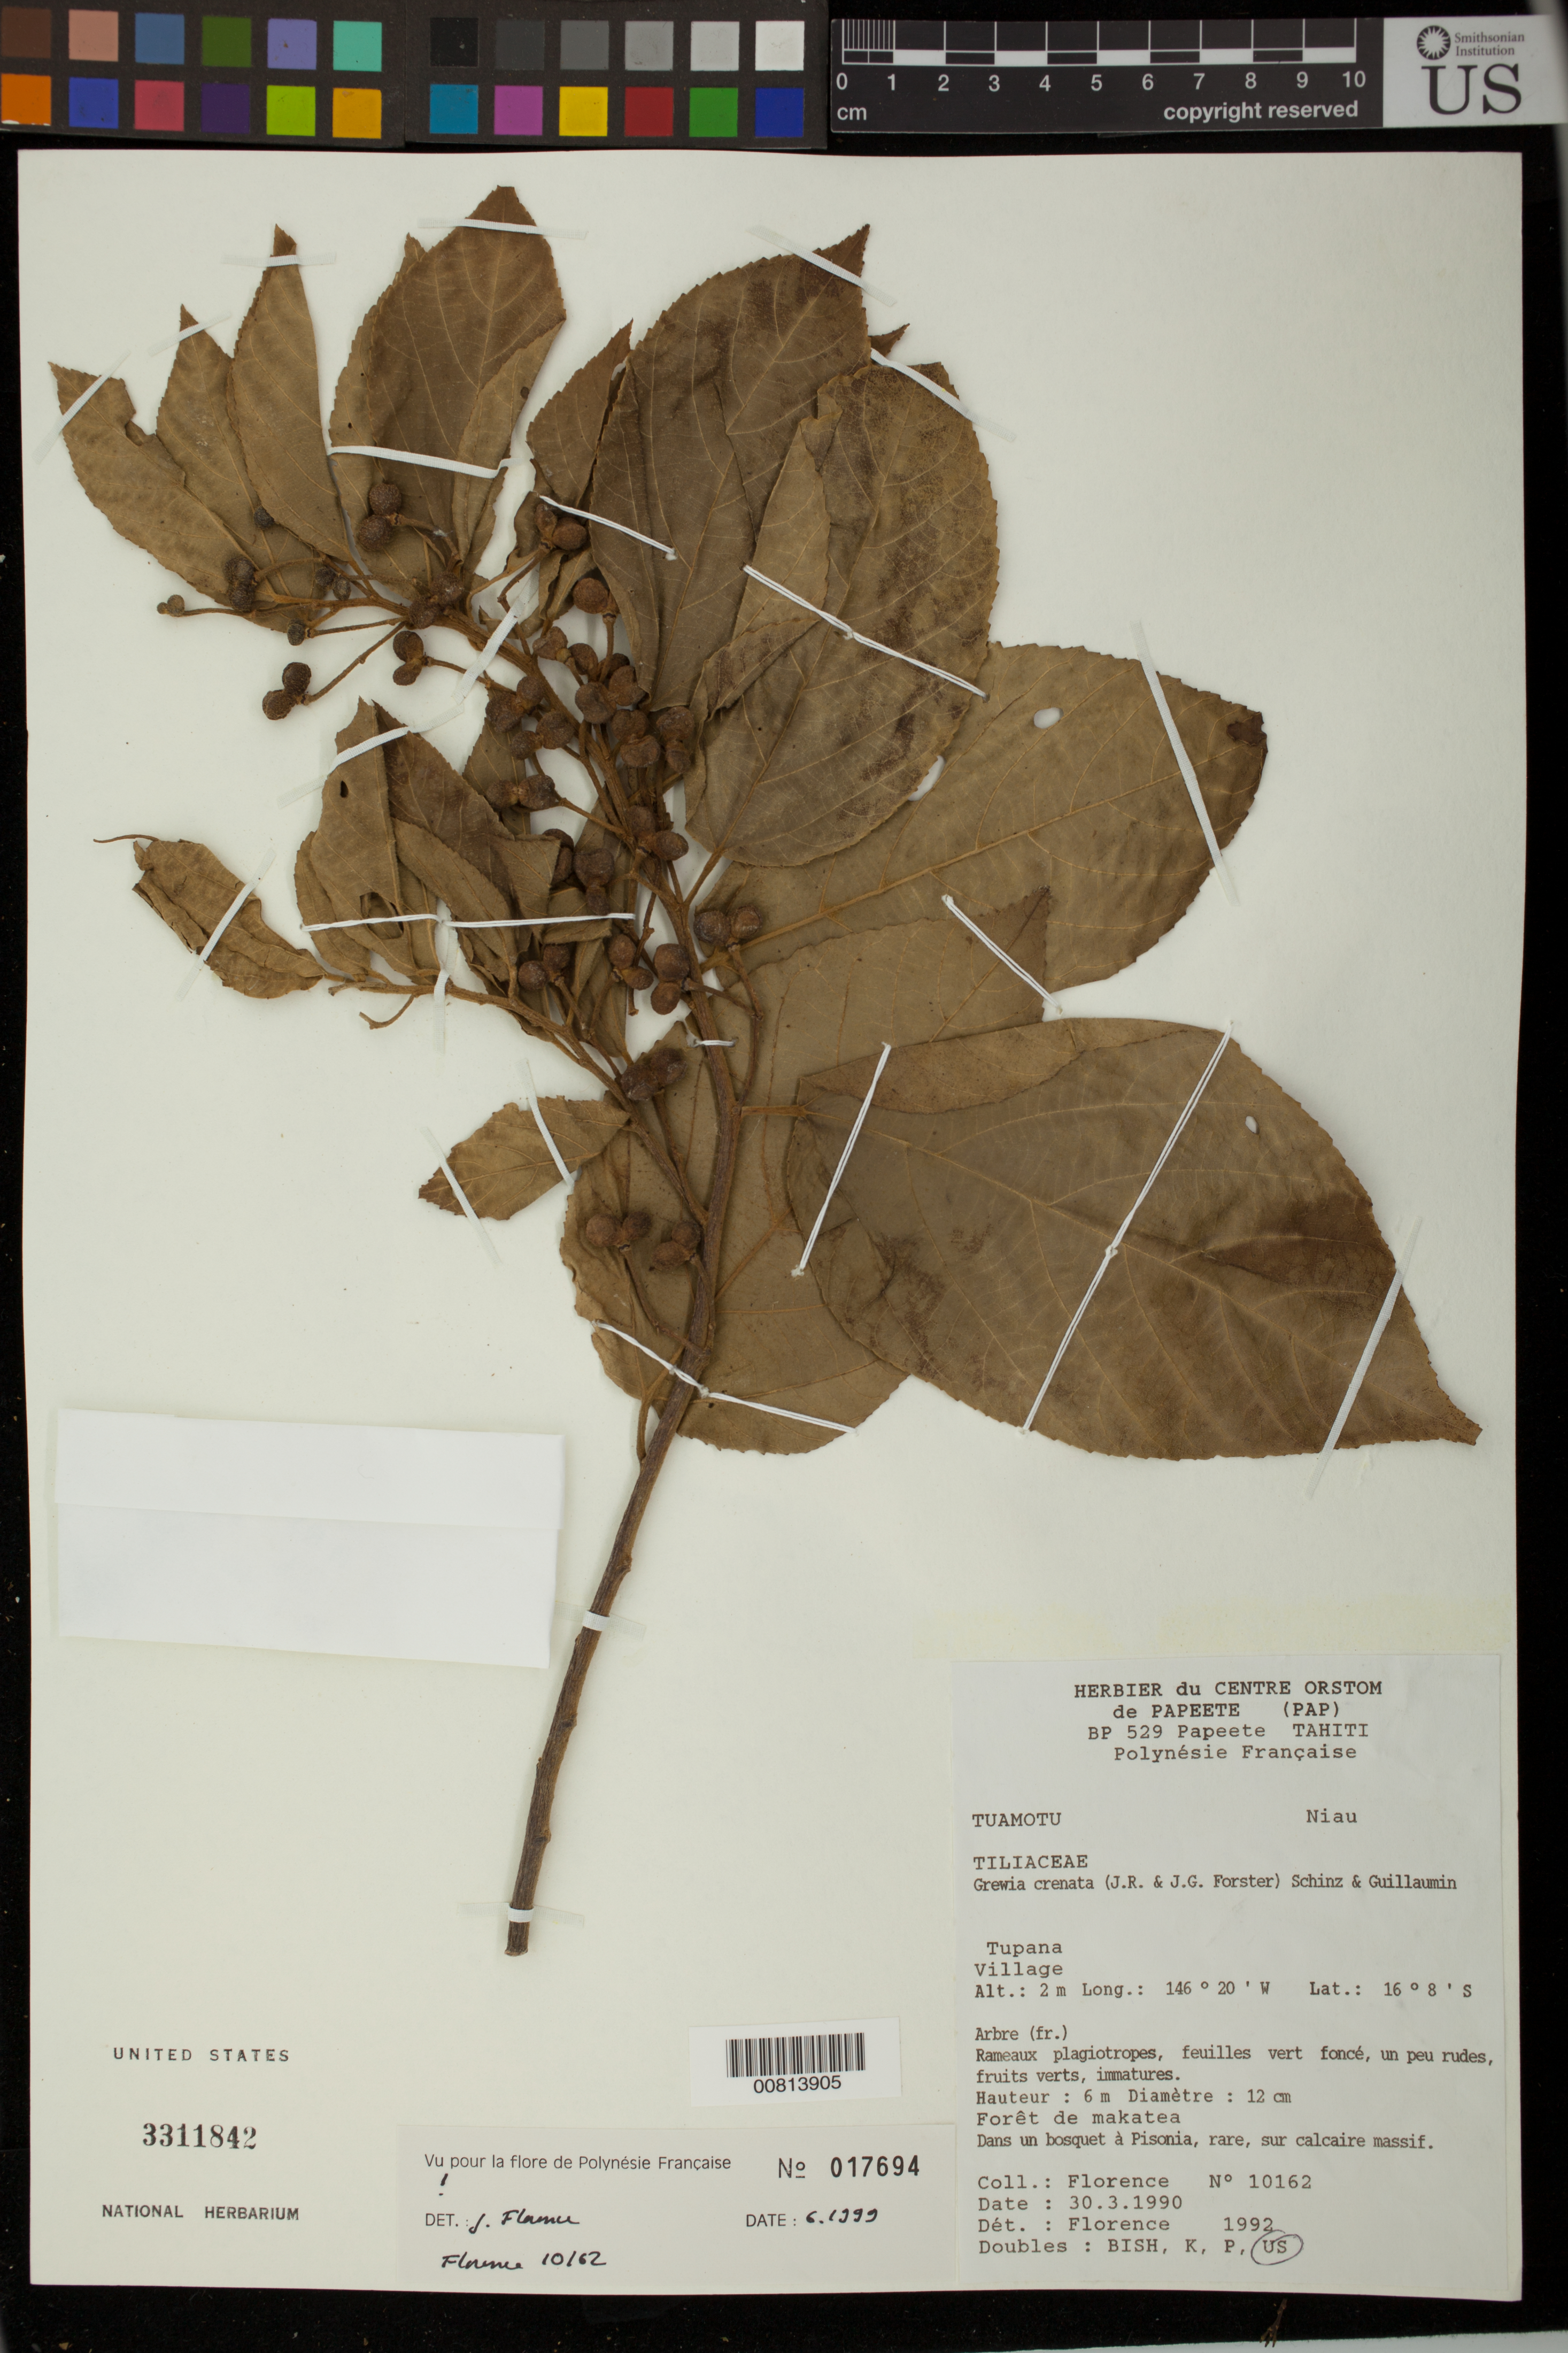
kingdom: Plantae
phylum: Tracheophyta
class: Magnoliopsida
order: Malvales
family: Malvaceae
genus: Grewia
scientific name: Grewia crenata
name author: (J.R. Forst. & G. Forst.) Schinz & Guillaumin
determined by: Florence, J.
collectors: J. Florence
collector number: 10162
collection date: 1990-03-30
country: French Polynesia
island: Tahiti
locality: Tupana Village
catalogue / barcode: US 3311842